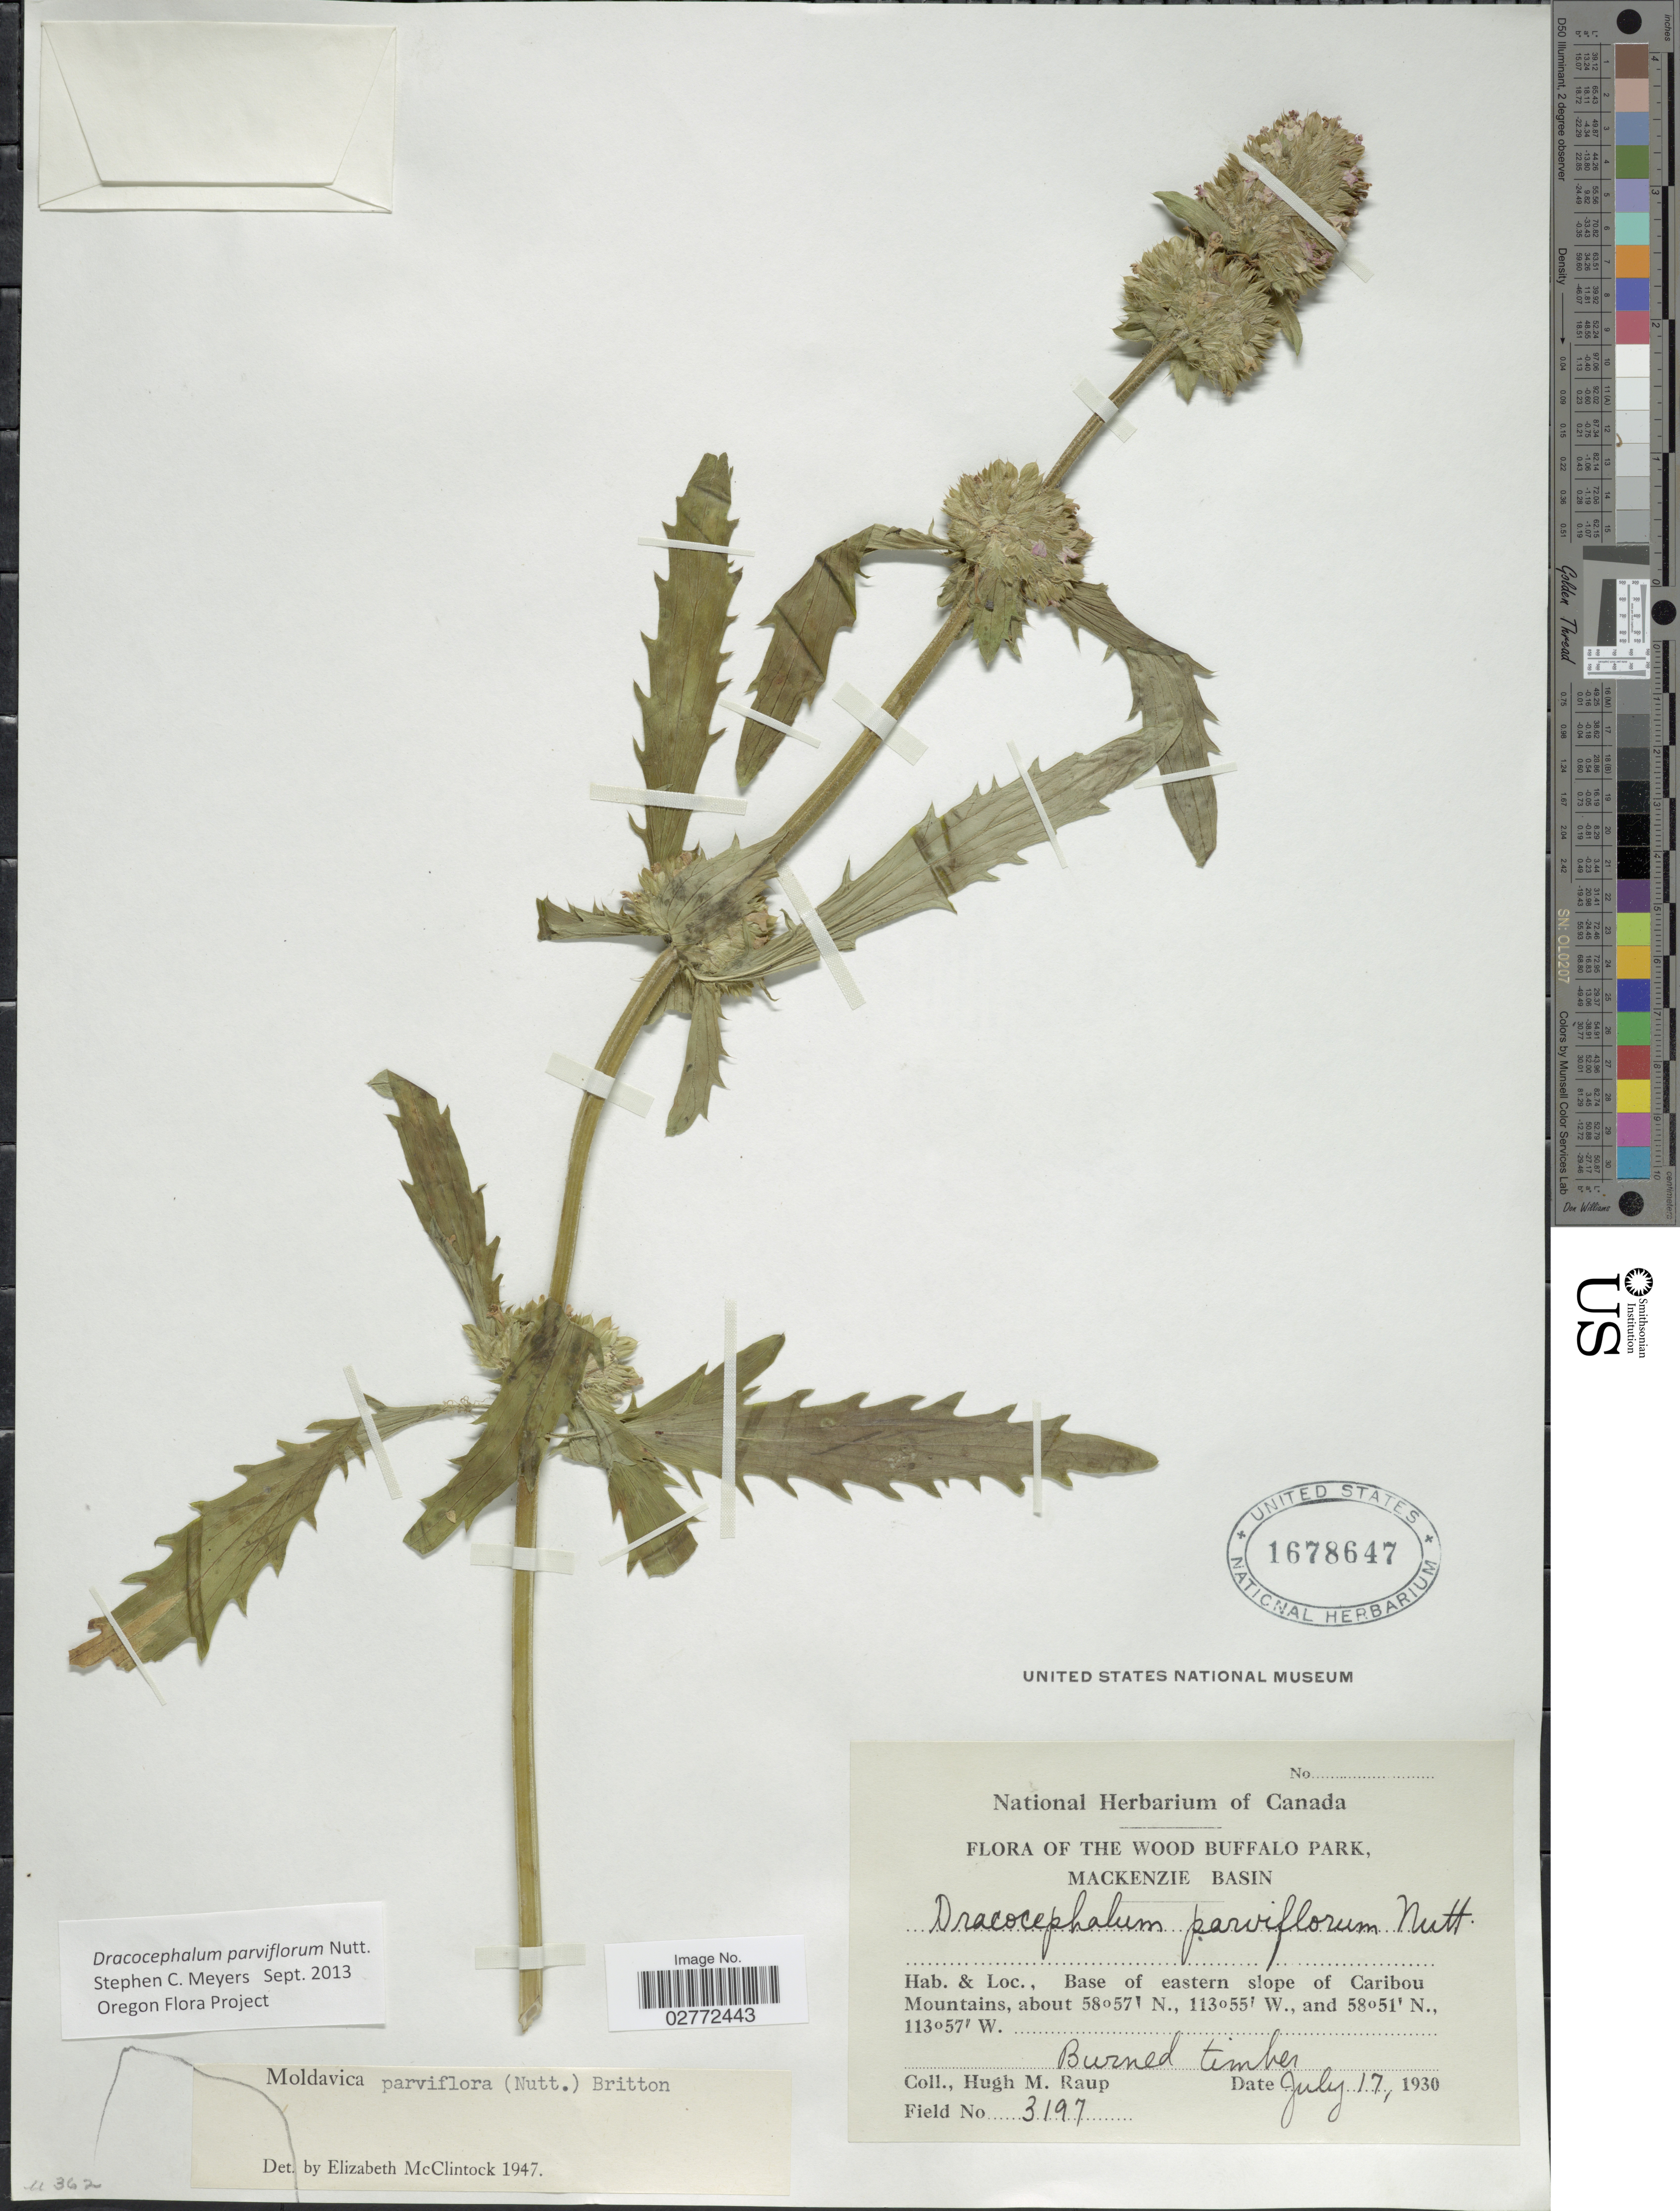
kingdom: Plantae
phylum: Tracheophyta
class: Magnoliopsida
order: Lamiales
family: Lamiaceae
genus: Dracocephalum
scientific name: Dracocephalum parviflorum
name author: Nutt.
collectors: H. Raup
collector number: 3197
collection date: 1930-07-17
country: Canada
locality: The Wood Buffalo Park, Mackenzie Basin. Base of eastern slope of Caribou Mountains.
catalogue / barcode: US 1678647